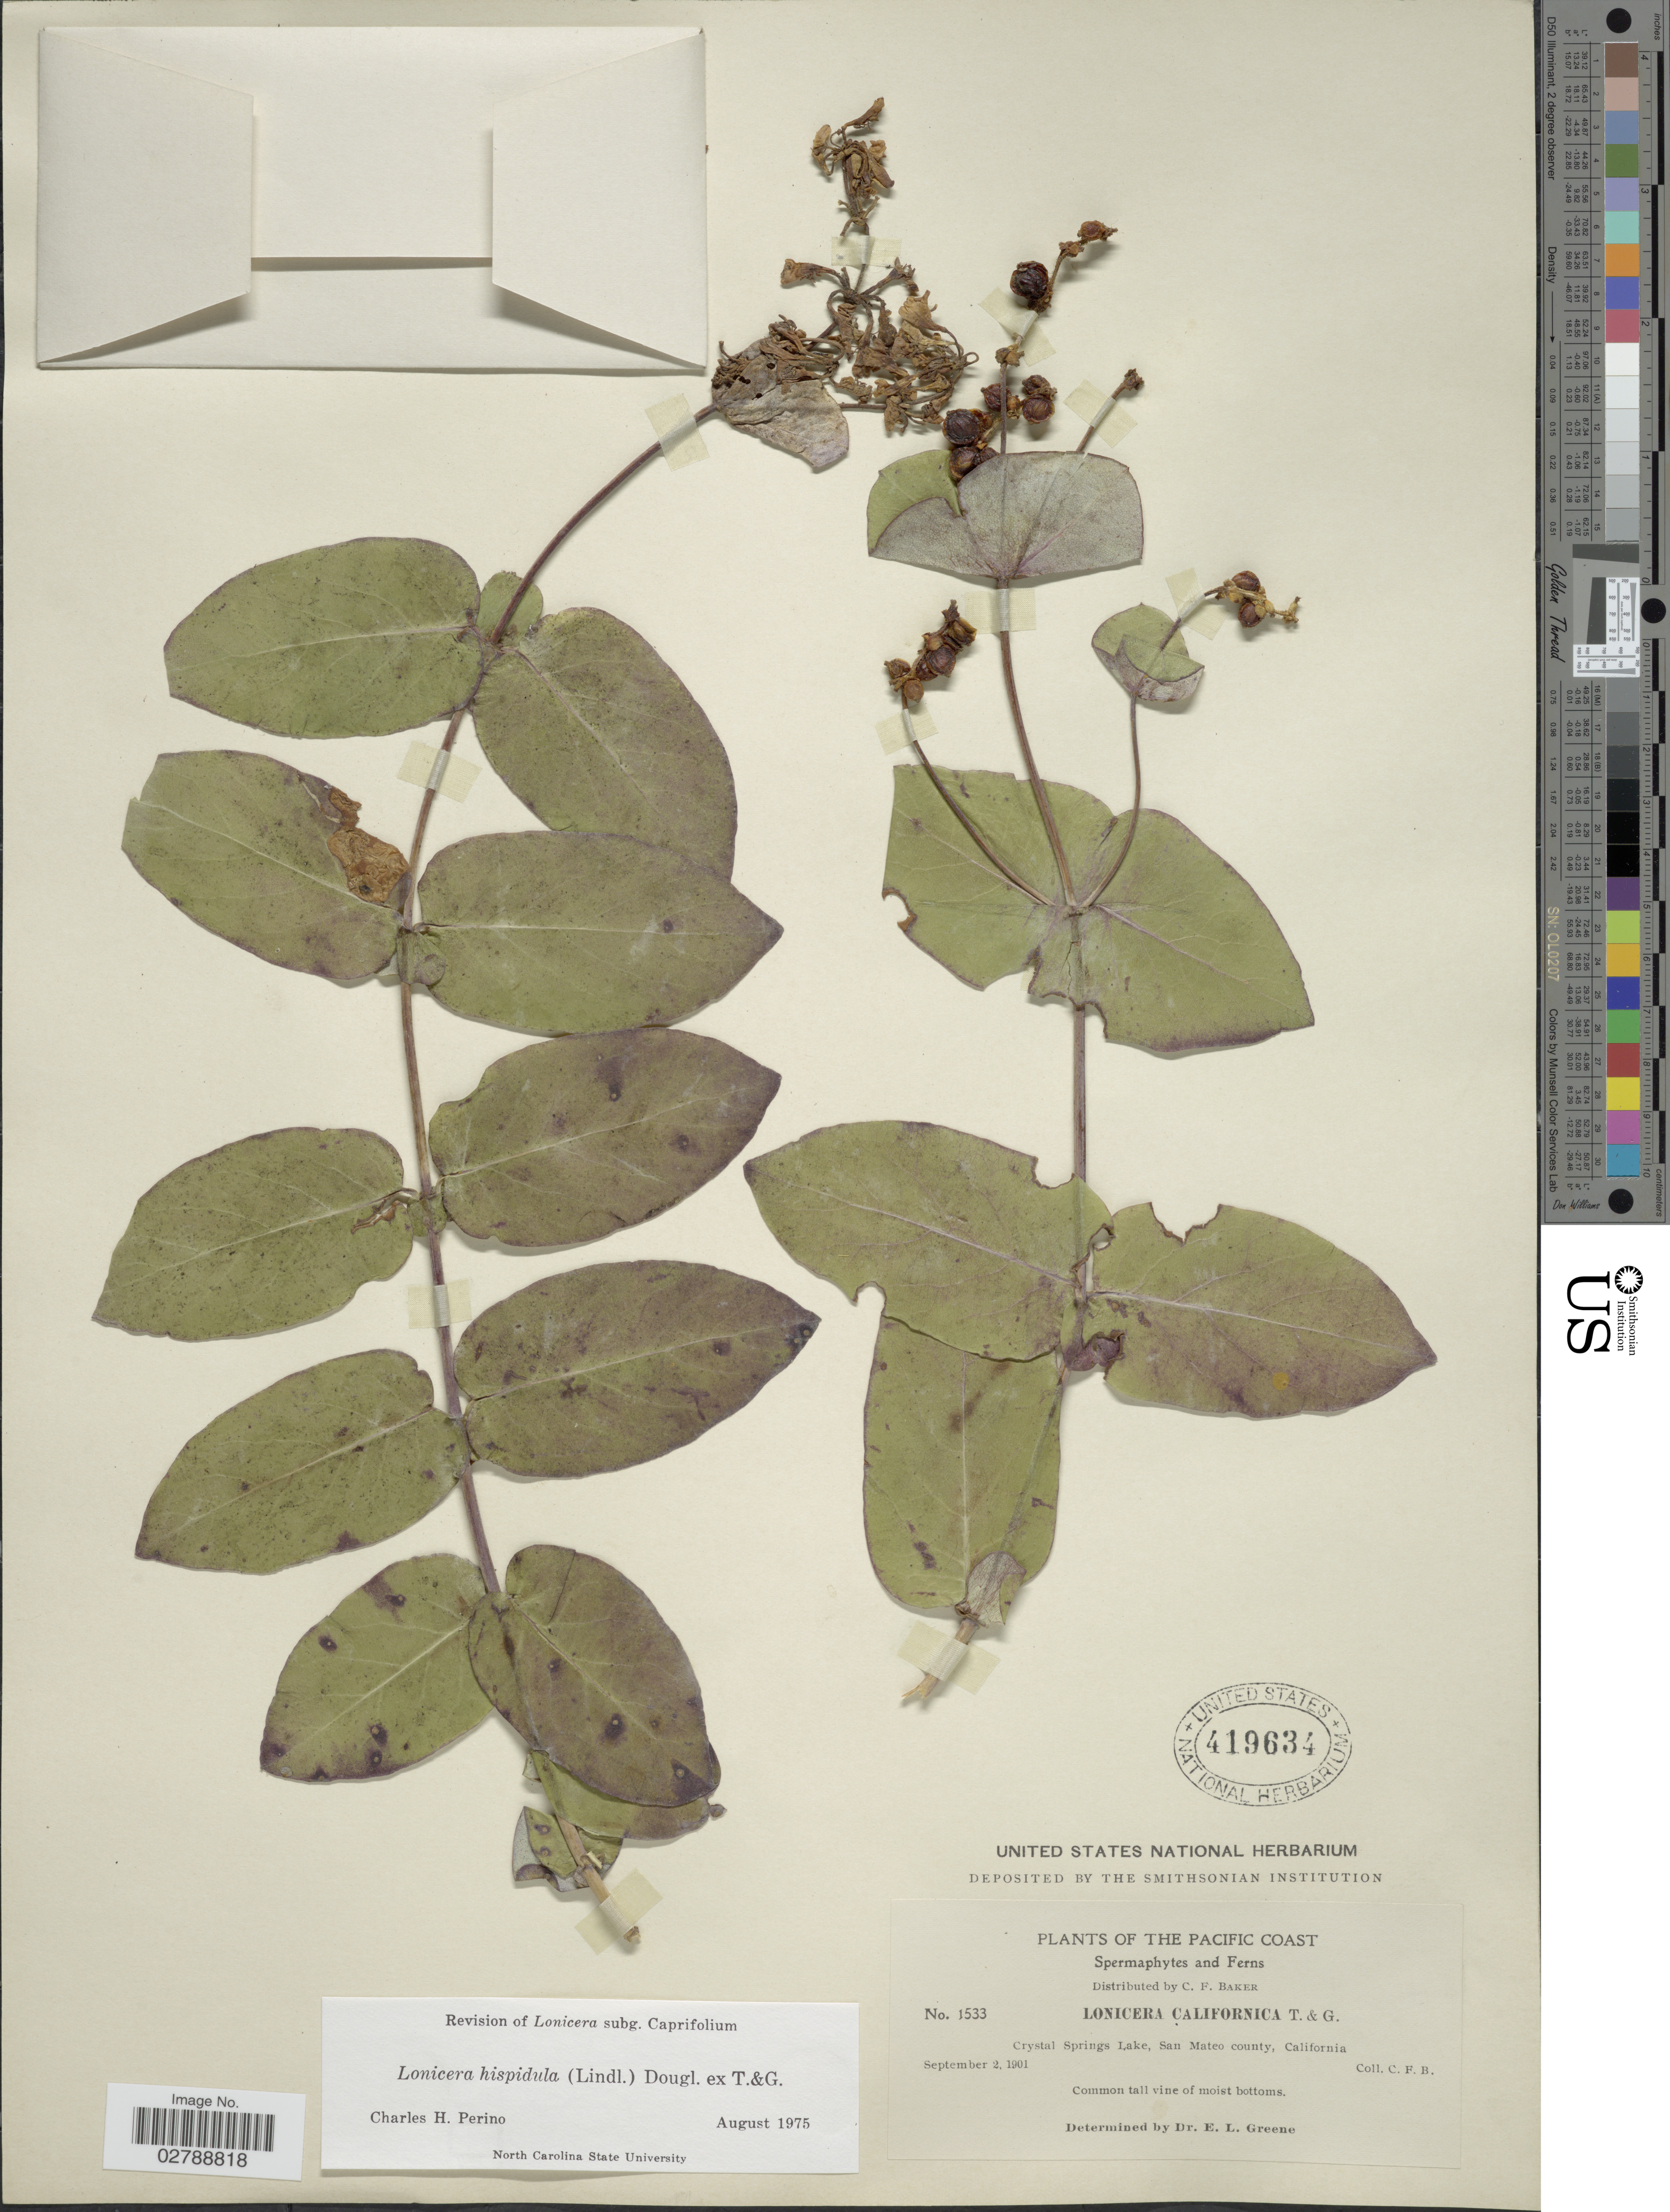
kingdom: Plantae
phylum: Tracheophyta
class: Magnoliopsida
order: Dipsacales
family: Caprifoliaceae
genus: Lonicera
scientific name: Lonicera californica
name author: Torr. & A. Gray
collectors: C. F. Baker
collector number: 1533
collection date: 1901-09-02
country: United States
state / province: California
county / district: San Mateo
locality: The Pacific Coast. Crystal Springs Lake, San Mateo county.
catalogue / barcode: US 419634